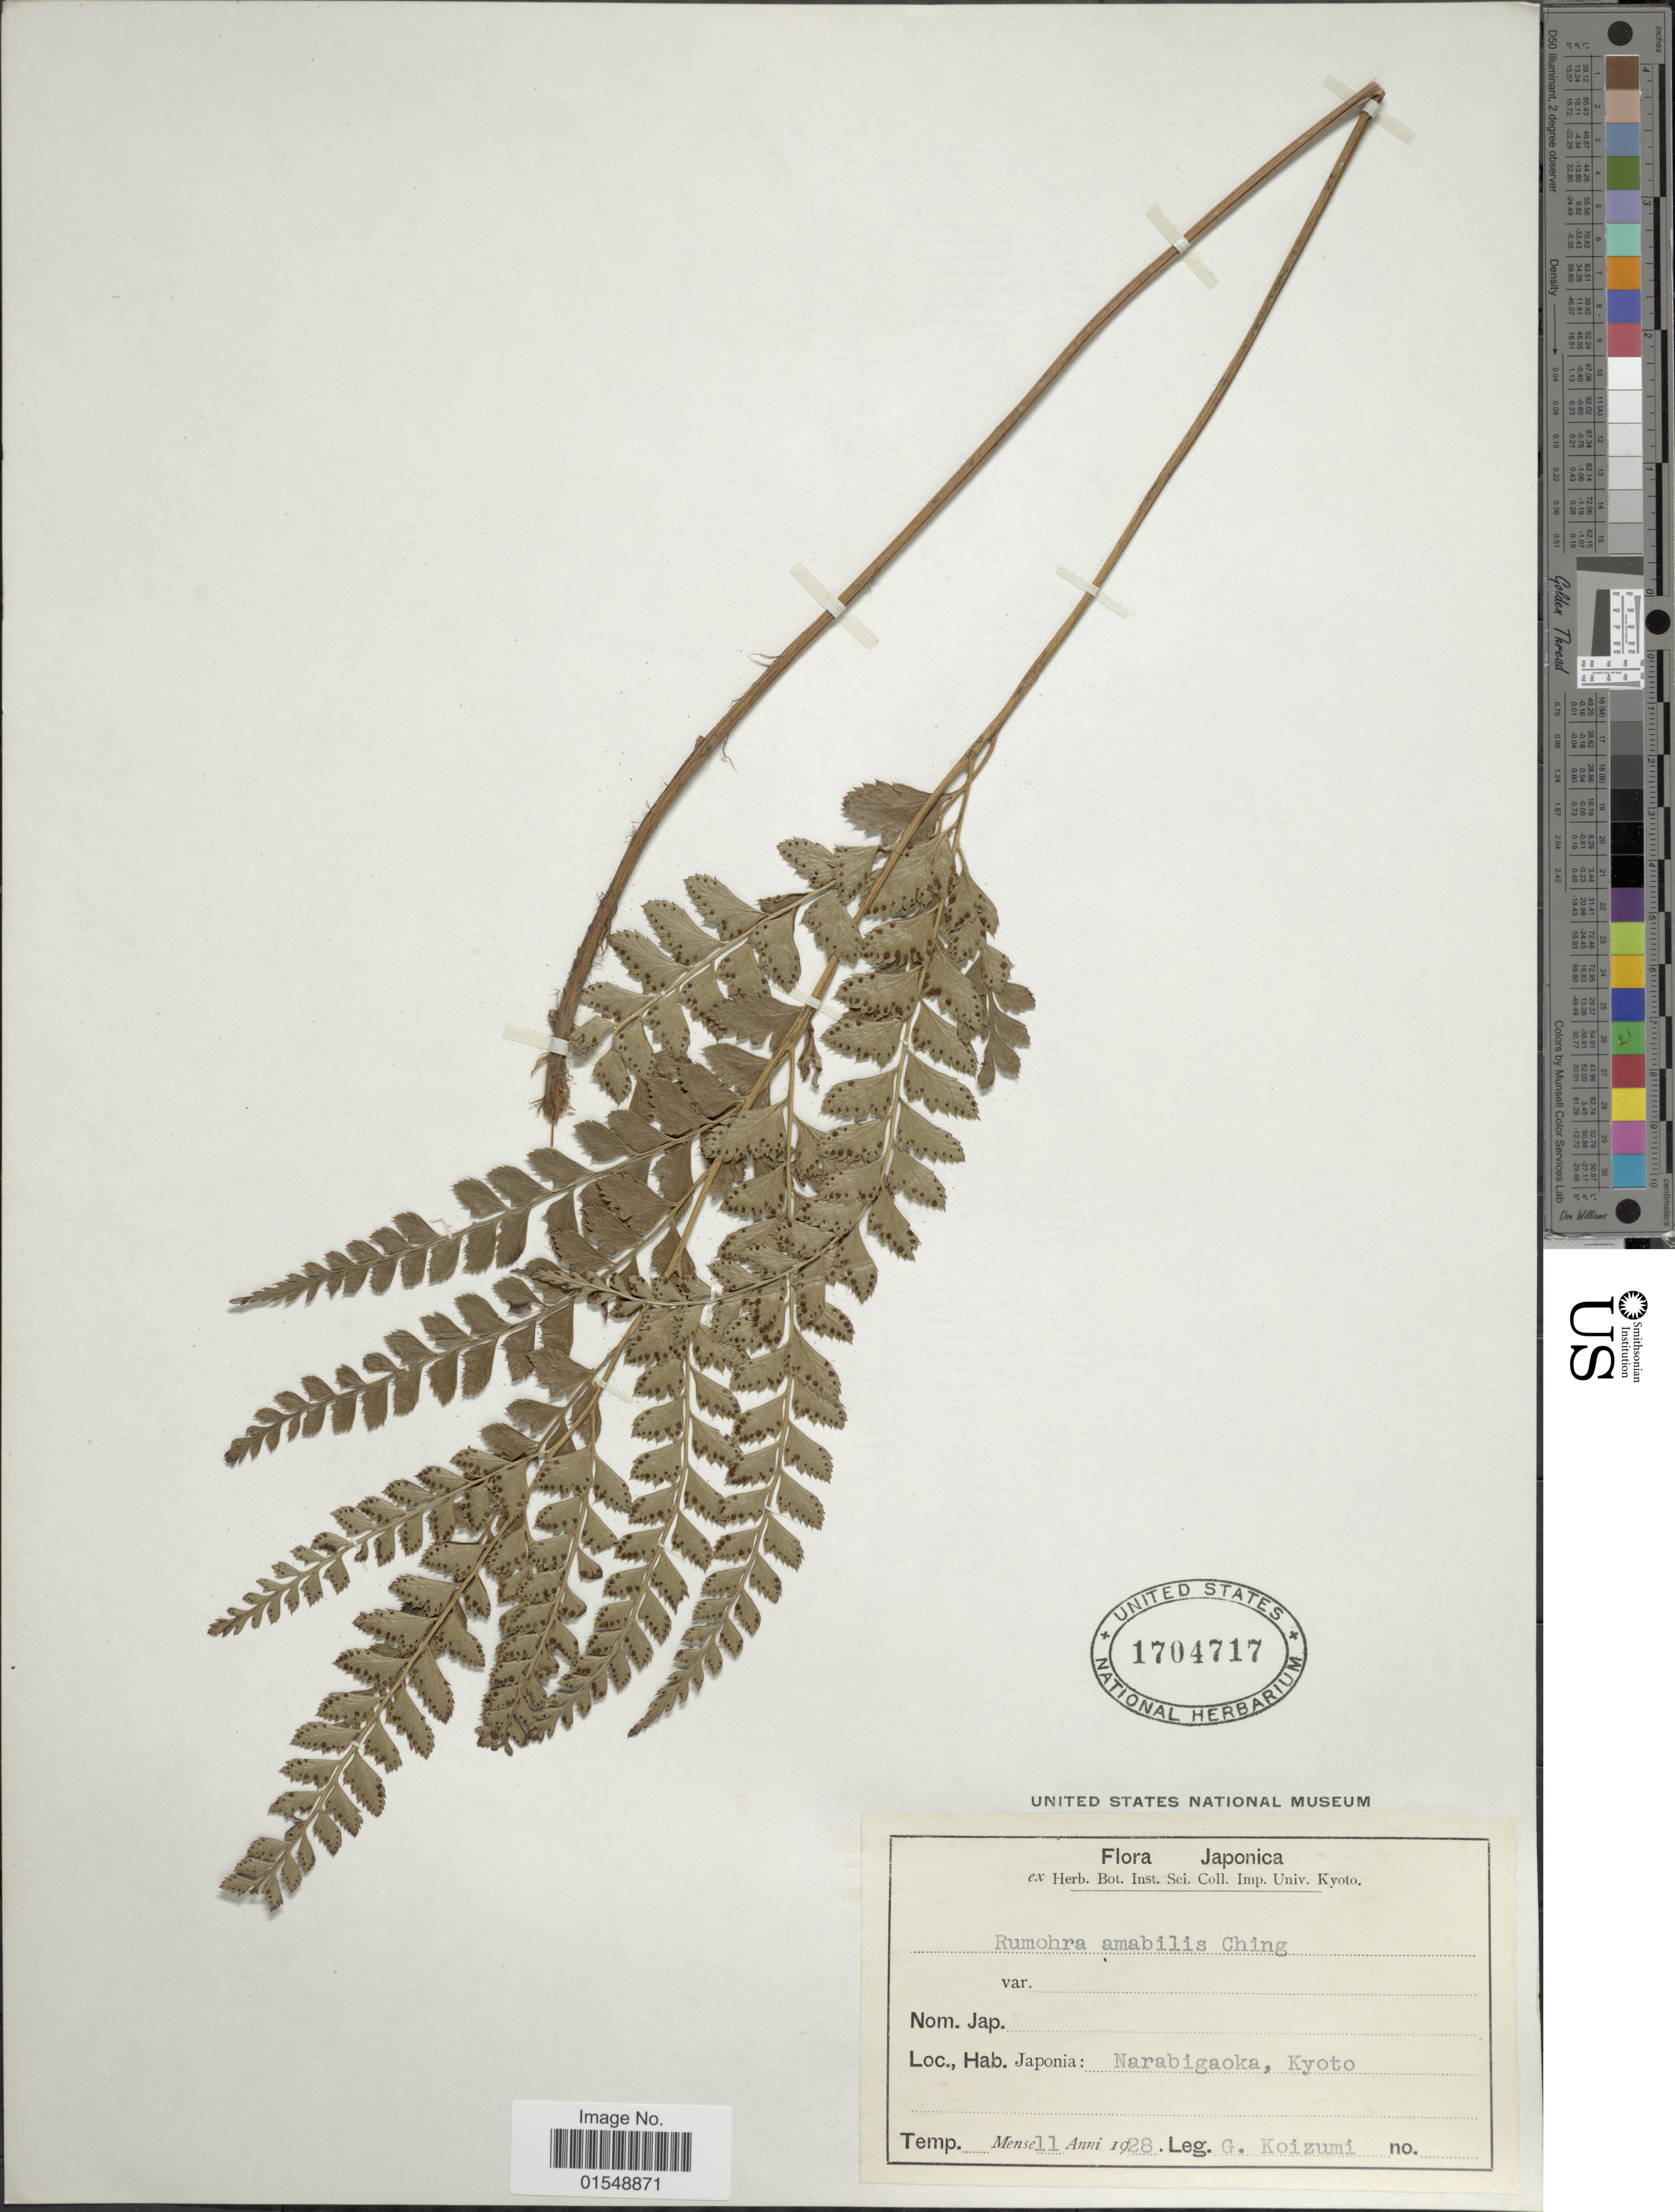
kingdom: Plantae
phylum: Tracheophyta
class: Polypodiopsida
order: Polypodiales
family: Dryopteridaceae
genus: Arachniodes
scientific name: Arachniodes amabilis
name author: (Blume) Tindale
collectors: G. Koidzumi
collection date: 1928-11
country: Japan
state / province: Kyoto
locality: Narabigaoka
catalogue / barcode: US 1704717